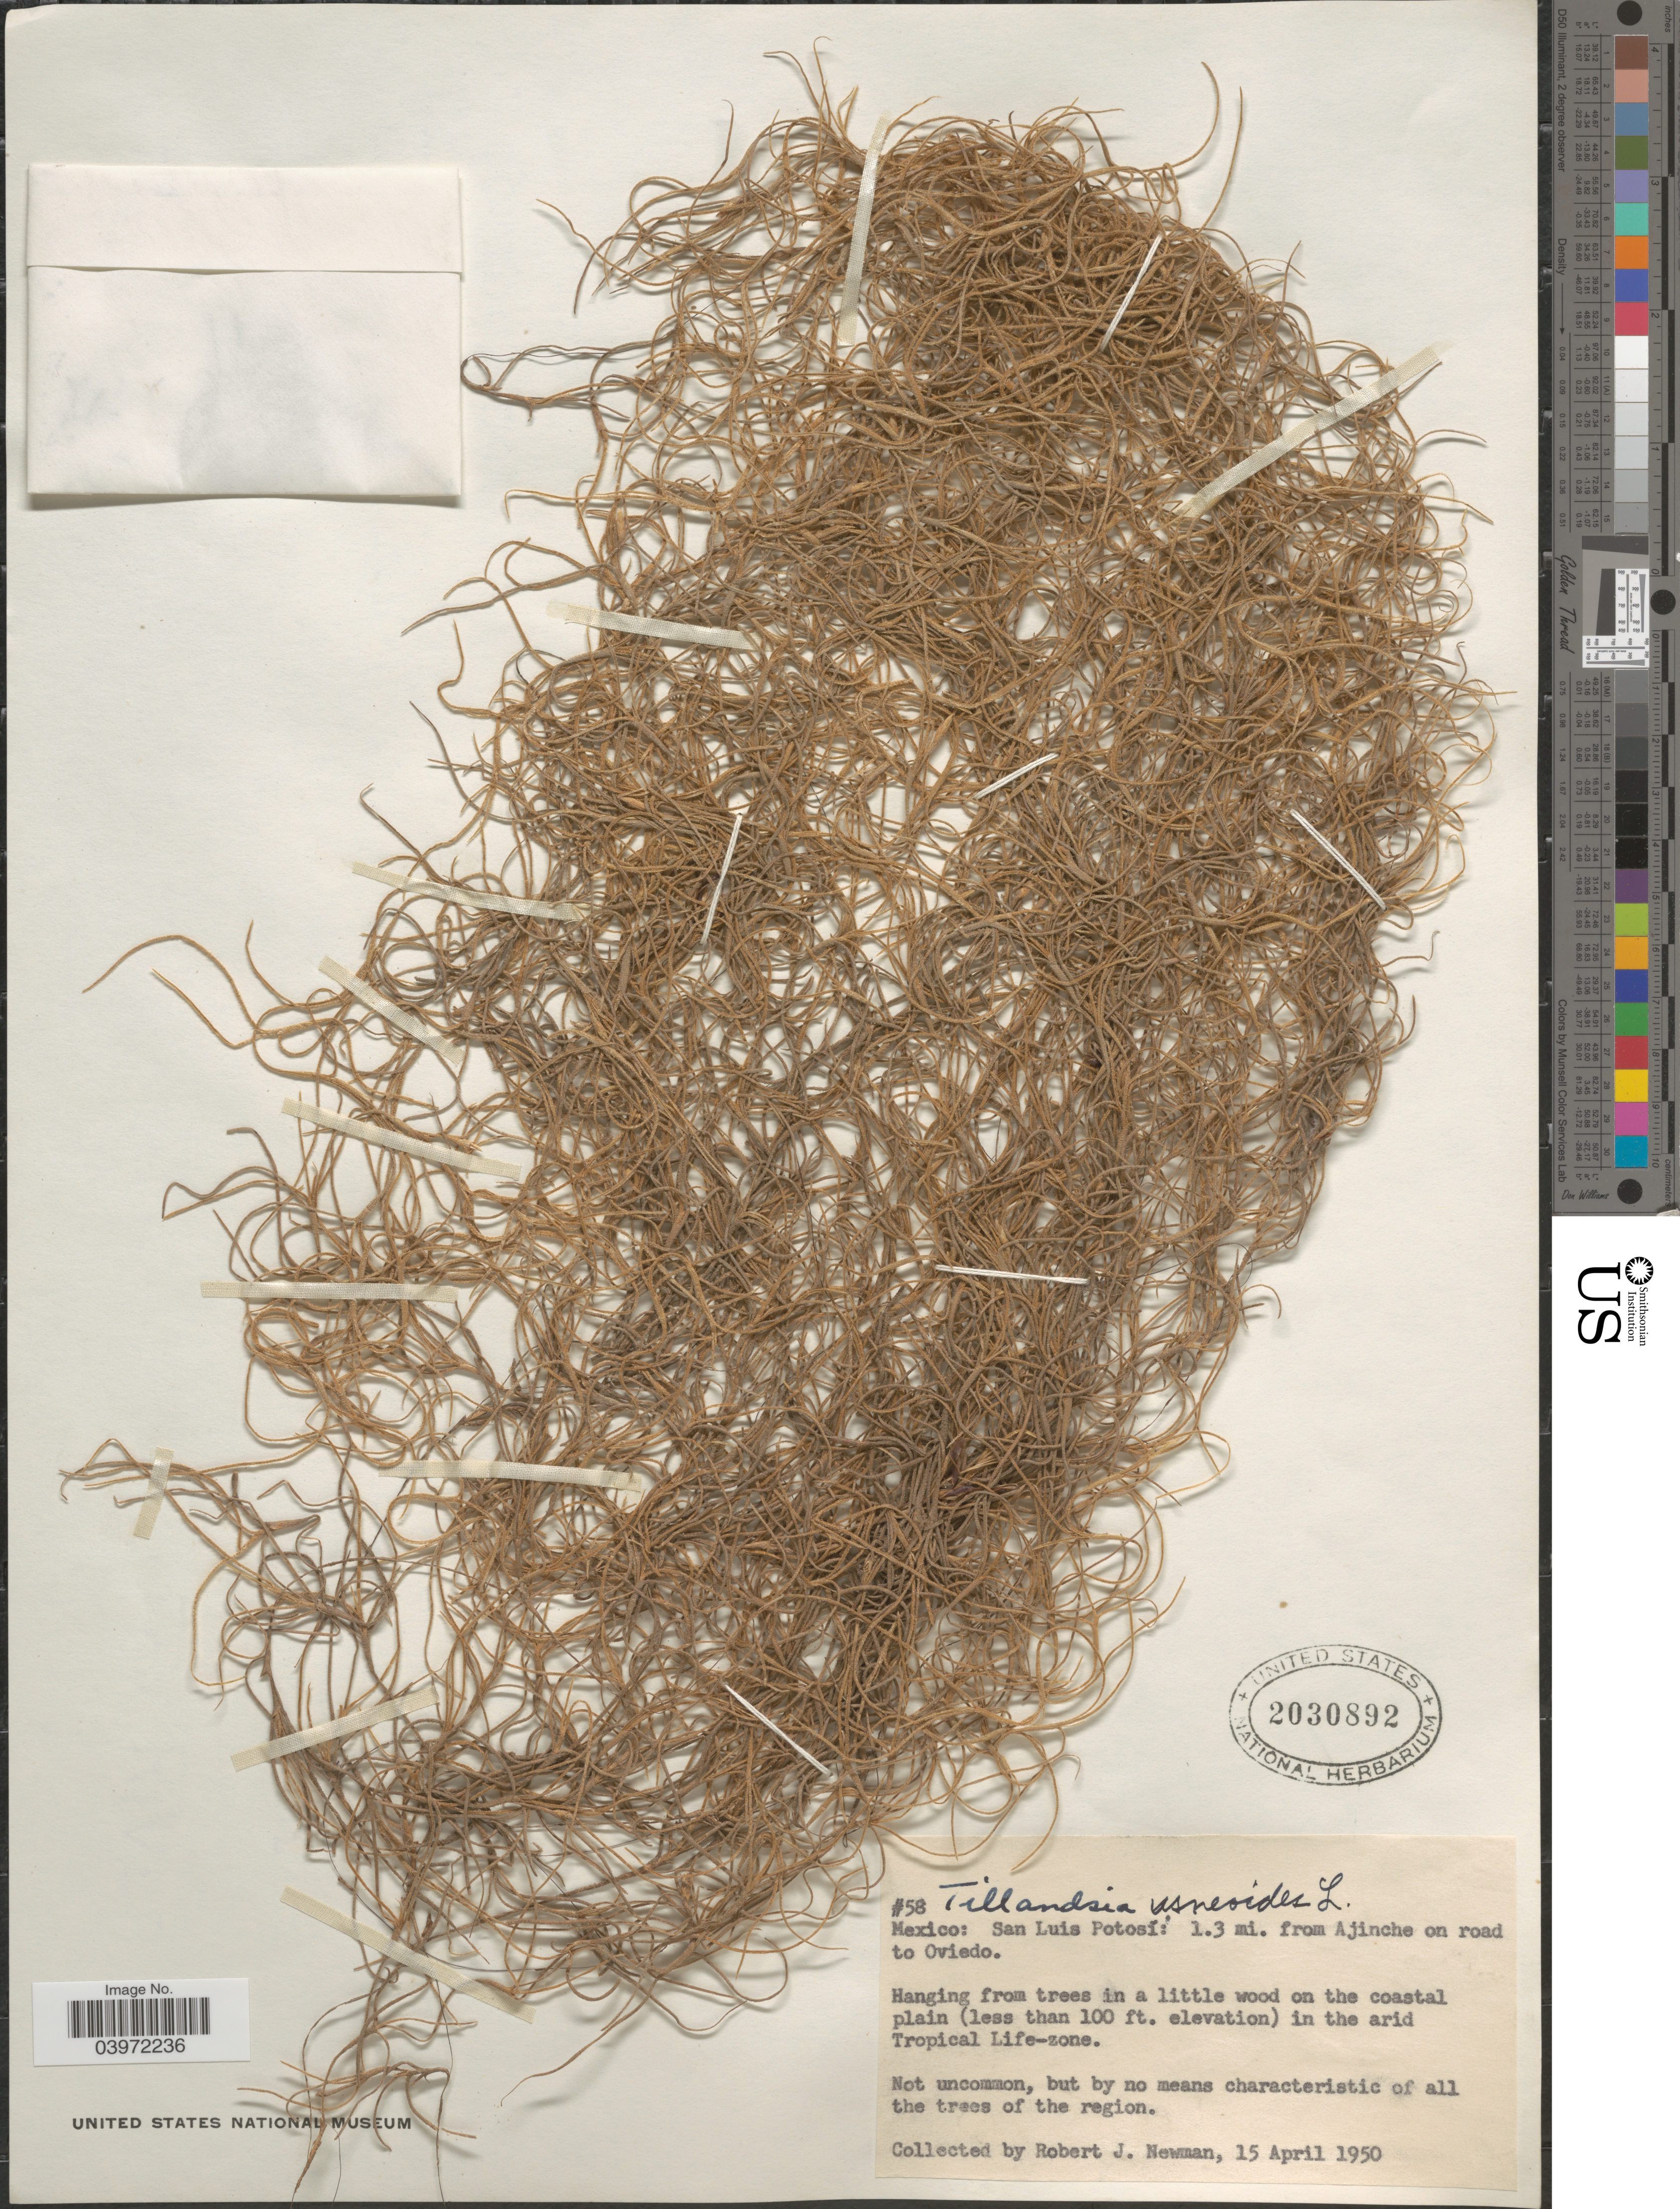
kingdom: Plantae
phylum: Tracheophyta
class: Liliopsida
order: Poales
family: Bromeliaceae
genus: Tillandsia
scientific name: Tillandsia usneoides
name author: (L.) L.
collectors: R. J. Newman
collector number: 58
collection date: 1950-04-15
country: Mexico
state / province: San Luis Potosí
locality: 1.3 mi. from Ajinche on road to Oviedo. Hanging from trees in a little wood on the coastal plain in the arid Tropical Life-zone.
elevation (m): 30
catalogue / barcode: US 2030892